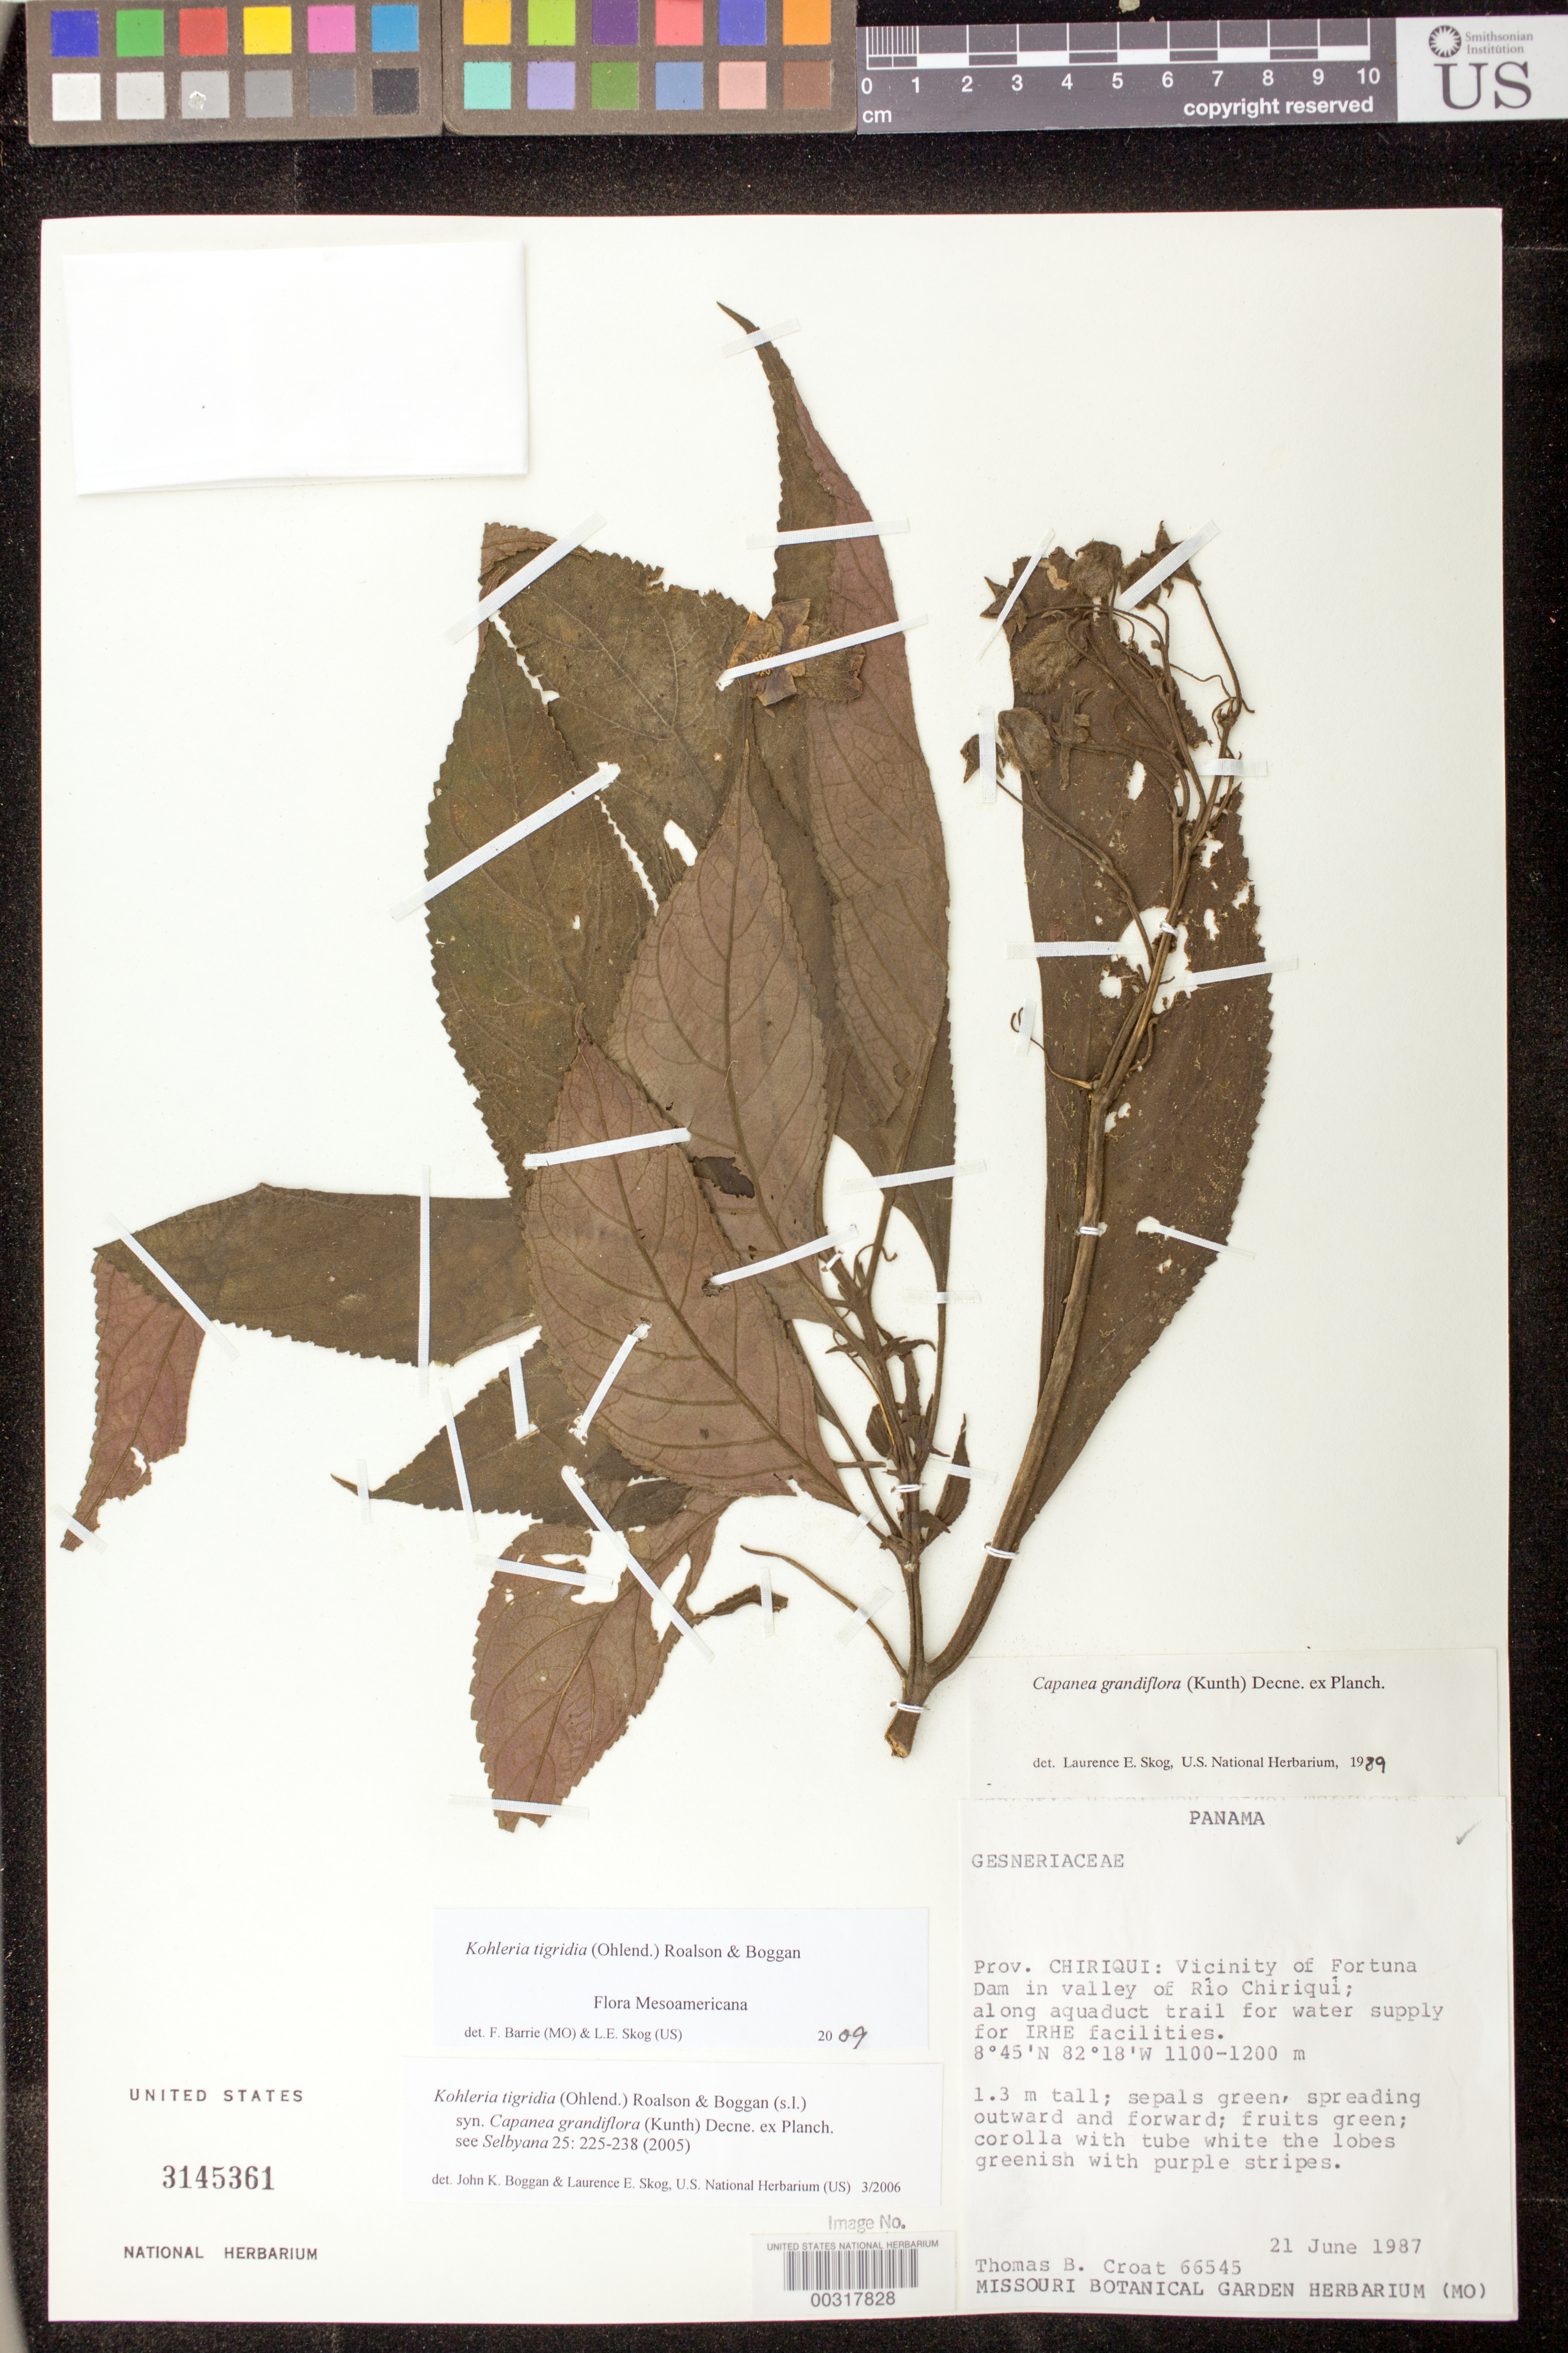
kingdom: Plantae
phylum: Tracheophyta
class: Magnoliopsida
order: Lamiales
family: Gesneriaceae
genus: Kohleria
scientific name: Kohleria tigridia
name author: (Ohlend.) Roalson & Boggan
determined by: Boggan, J. K.; Skog, L. E.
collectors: T. B. Croat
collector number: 66545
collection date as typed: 21 Jun 1987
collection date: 1987-06-21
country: Panama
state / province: Chiriquí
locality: Vicinity of Fortuna Dam in valley of Rio Chiriqui, along aqueduct trail for water supply for IRHE facilities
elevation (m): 1100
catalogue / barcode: US 3145361